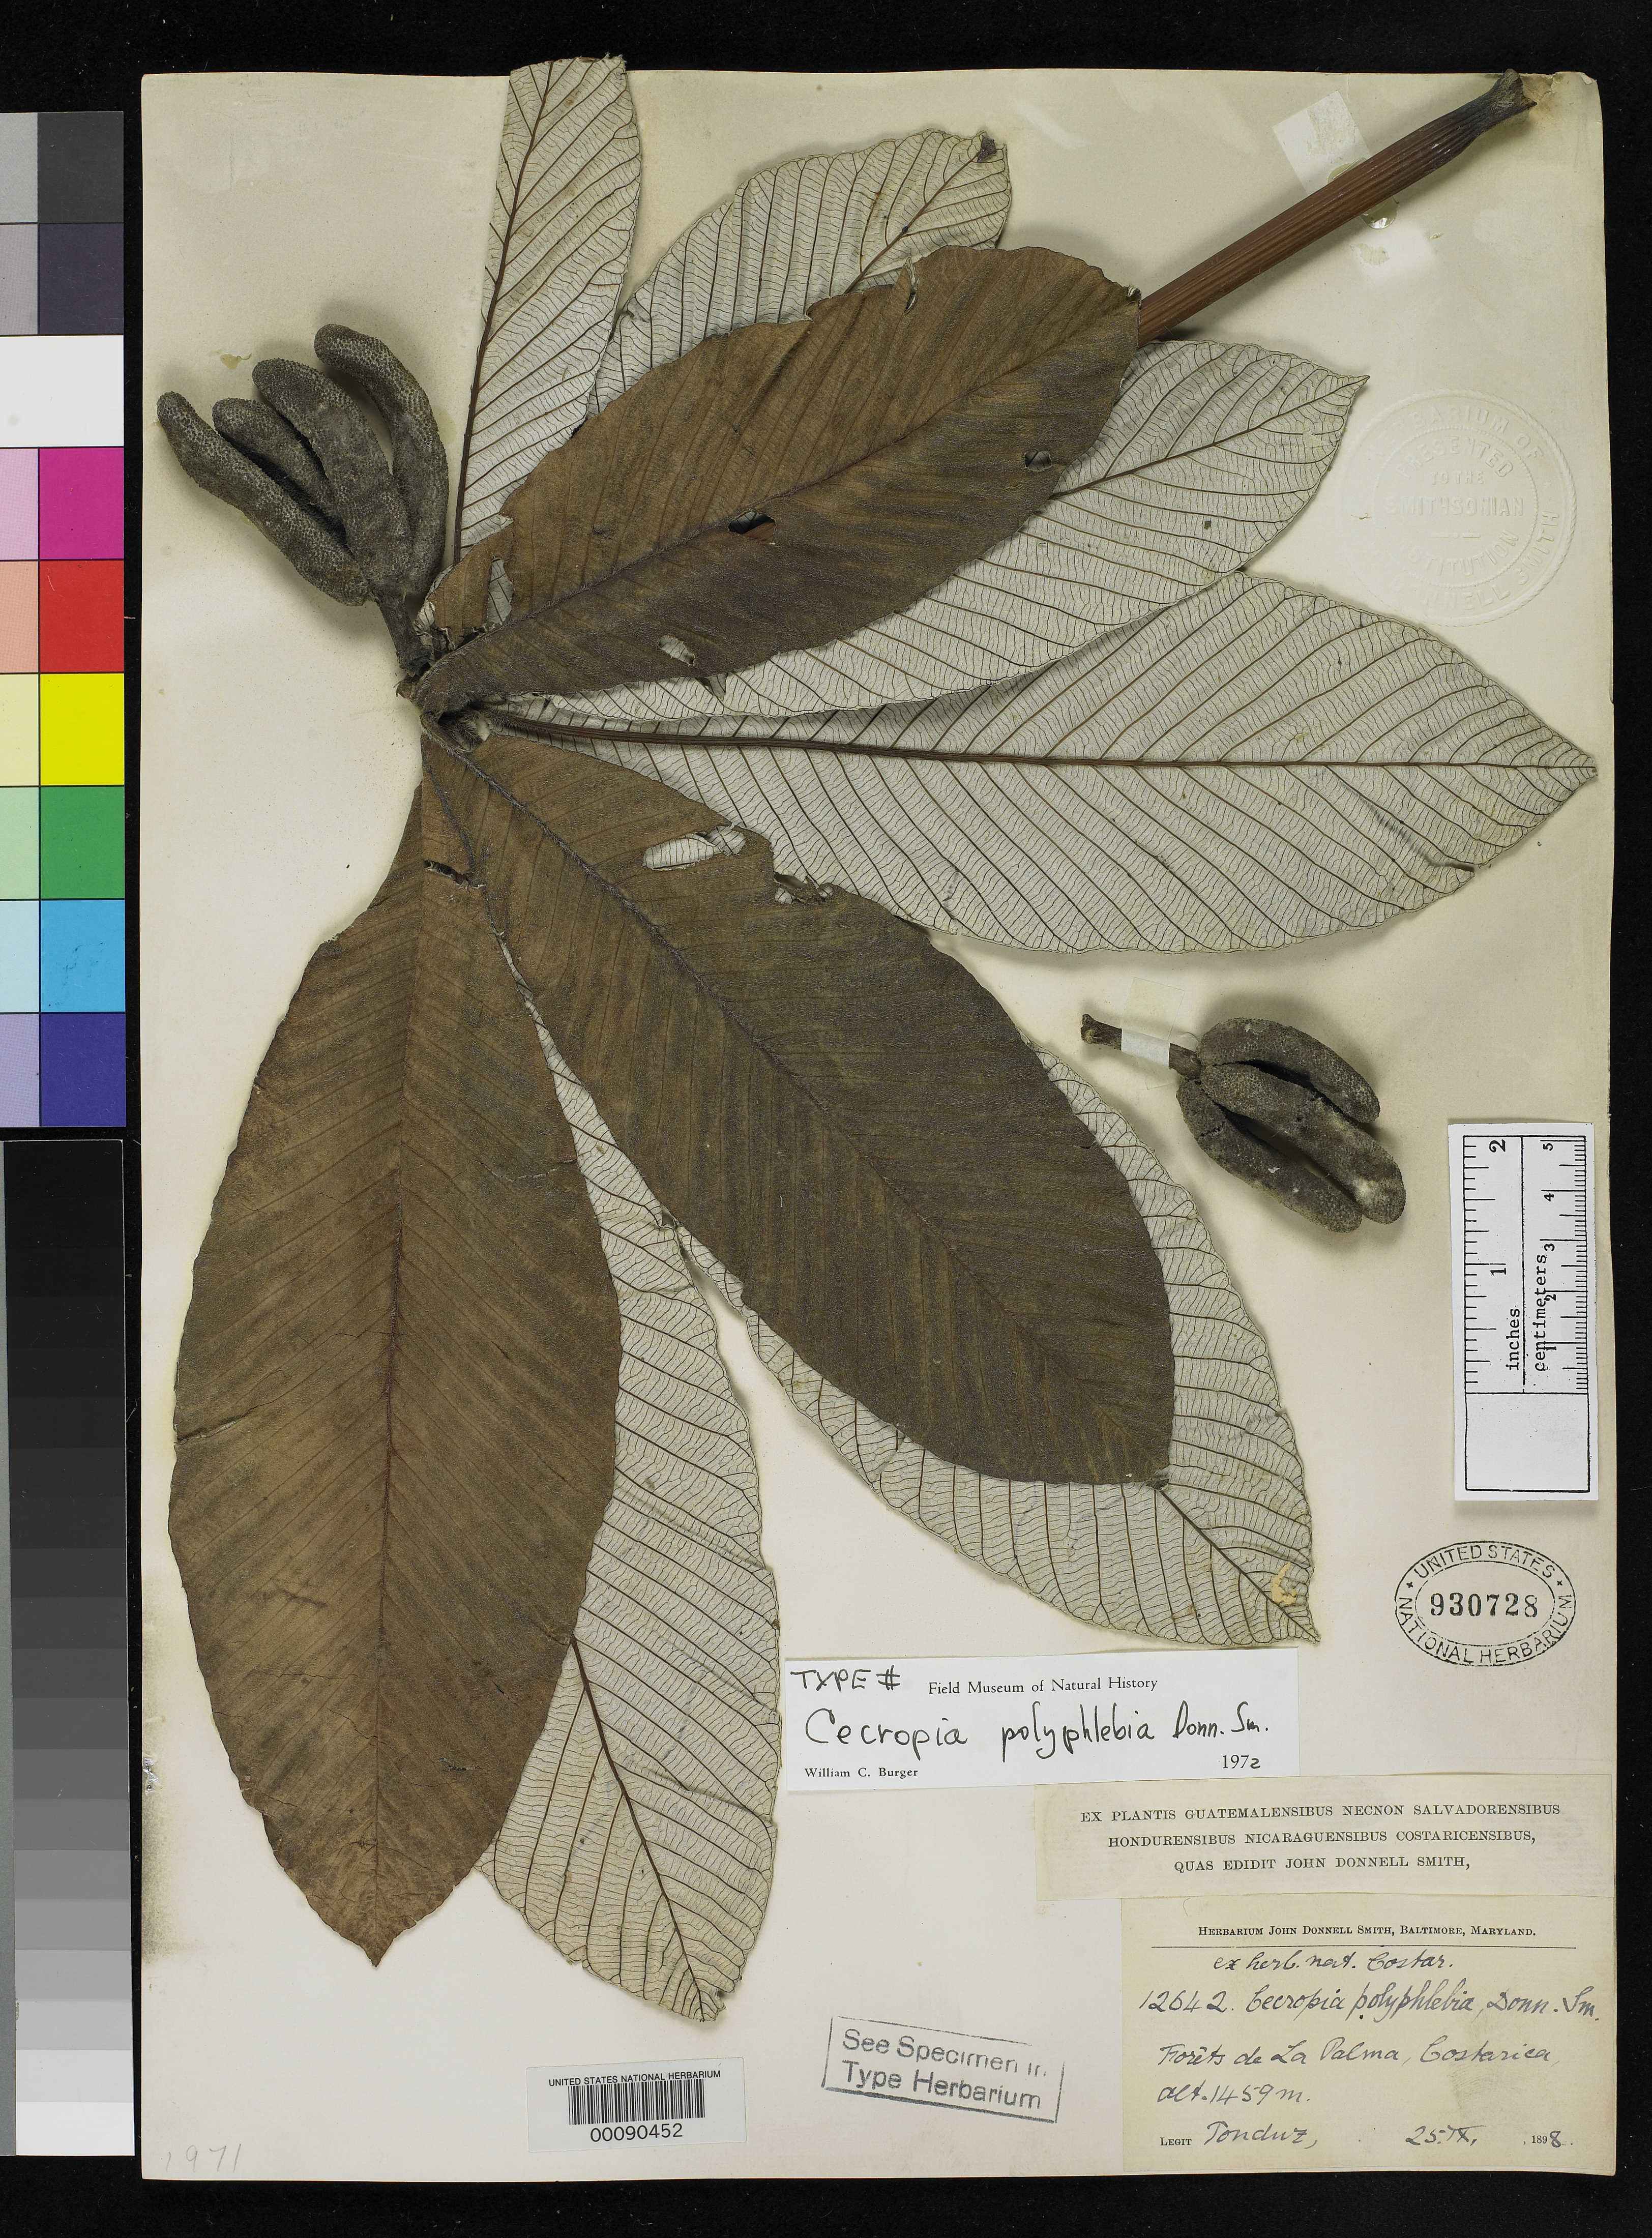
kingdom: Plantae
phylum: Tracheophyta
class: Magnoliopsida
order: Rosales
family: Urticaceae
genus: Cecropia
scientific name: Cecropia polyphlebia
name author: Donn. Sm.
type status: Type Collection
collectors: A. Tonduz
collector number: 7411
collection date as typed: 25 Sep 1898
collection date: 1898-09-25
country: Costa Rica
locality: La Palma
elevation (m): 1459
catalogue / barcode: US 930728